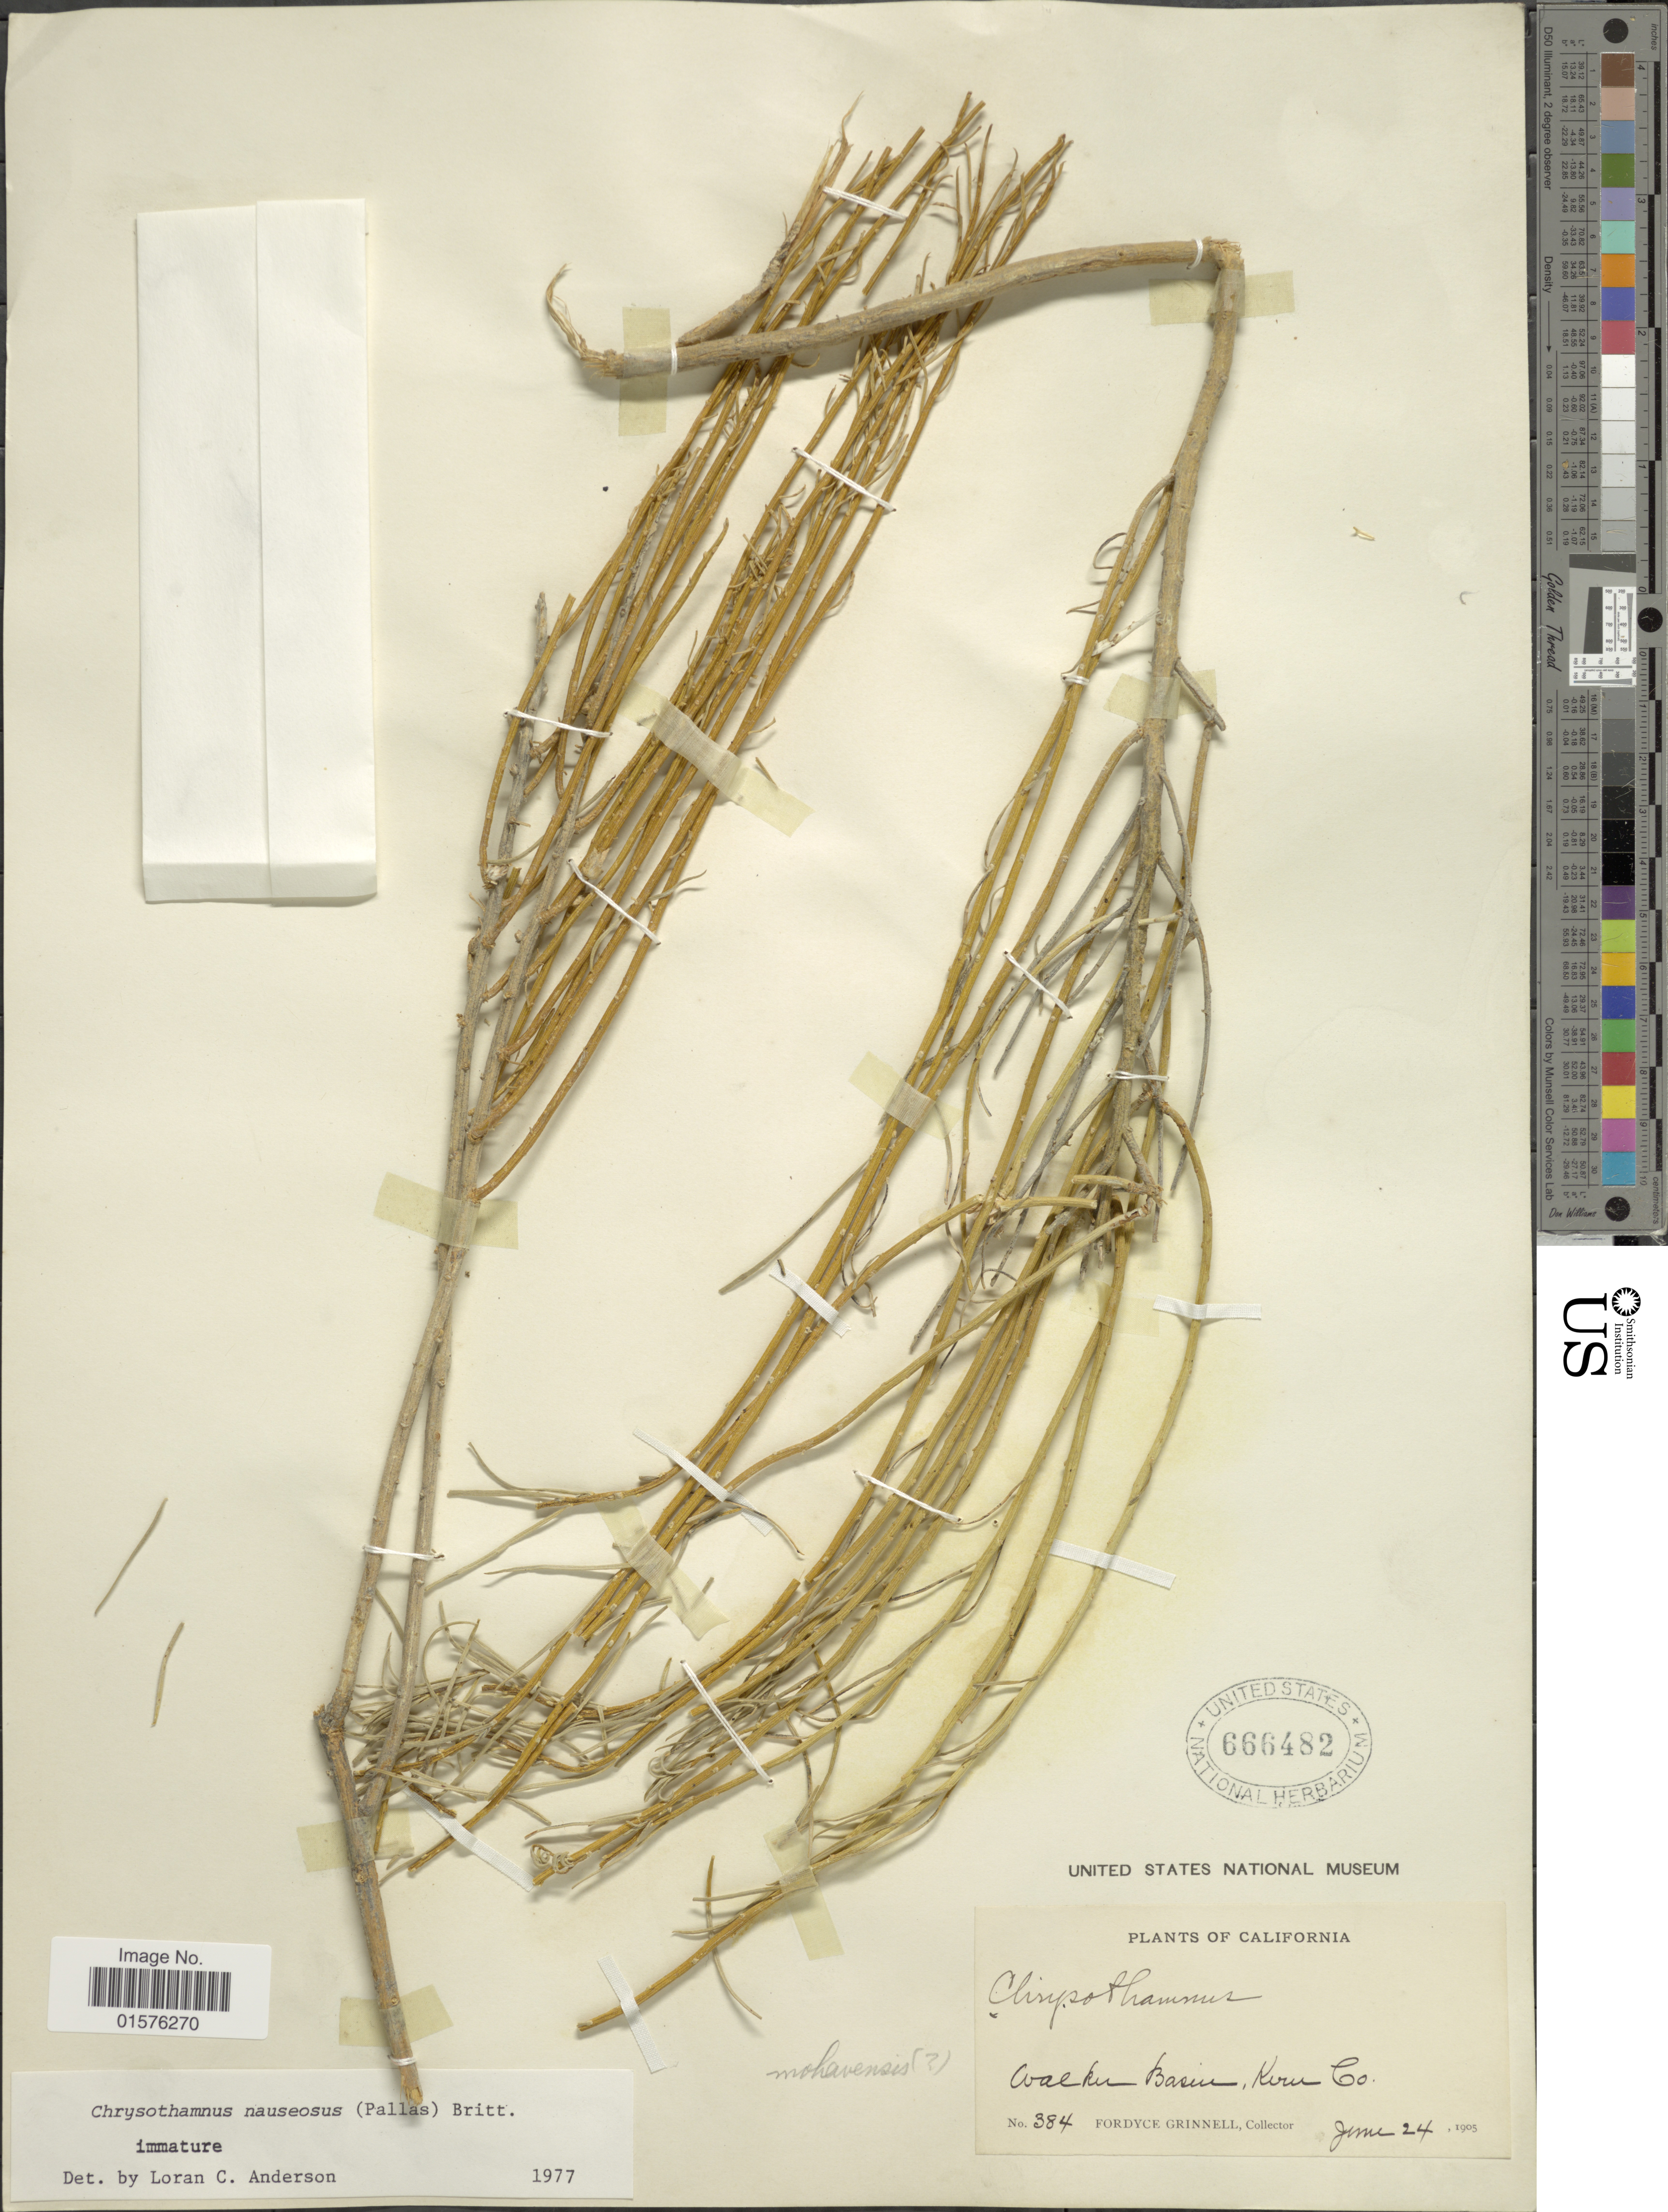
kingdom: Plantae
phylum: Tracheophyta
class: Magnoliopsida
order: Asterales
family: Asteraceae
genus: Chrysothamnus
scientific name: Chrysothamnus nauseosus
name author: (Pall. ex Pursh) Britton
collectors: F. Grinnell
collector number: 384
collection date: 1905-06-24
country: United States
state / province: California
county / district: Kern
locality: Walker basin, Kern Co.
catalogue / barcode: US 666482